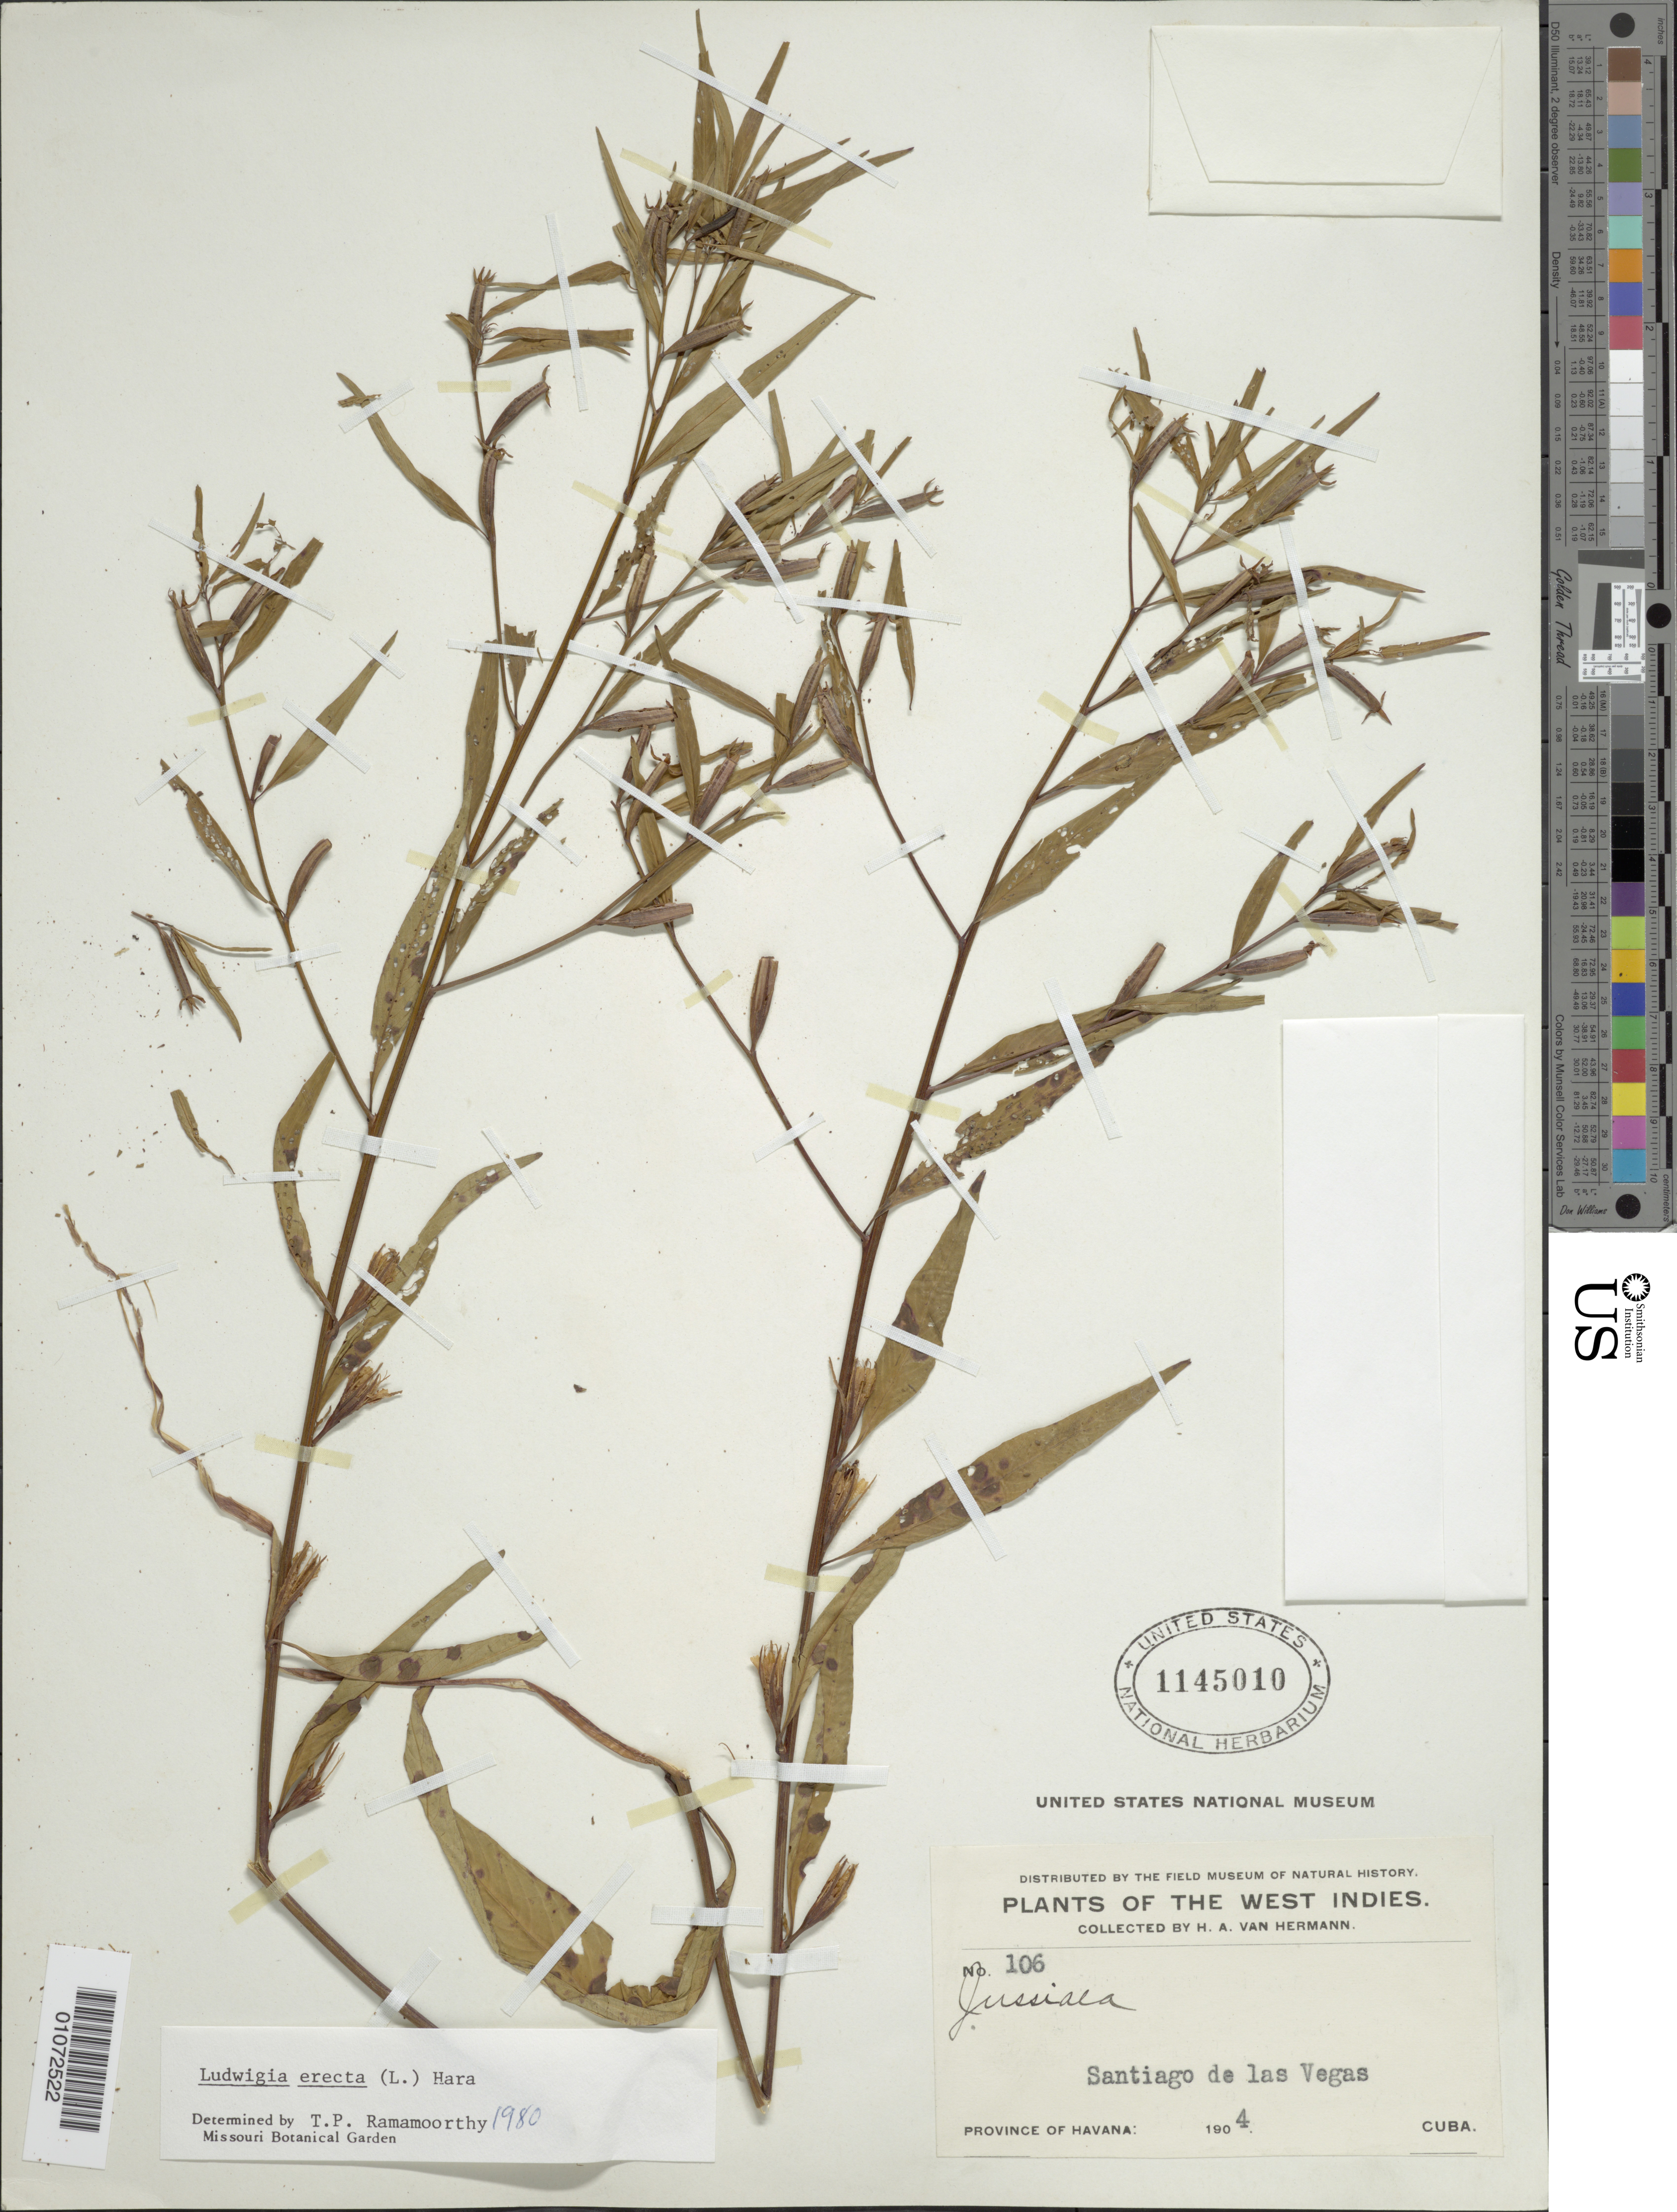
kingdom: Plantae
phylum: Tracheophyta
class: Magnoliopsida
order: Myrtales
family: Onagraceae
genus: Ludwigia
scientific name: Ludwigia erecta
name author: (L.) H. Hara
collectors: H. A. Van Hermann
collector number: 106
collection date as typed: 01 Jan 1904 to 31 Dec 1904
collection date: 1904-01-01/1904-12-31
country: Cuba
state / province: La Habana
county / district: Municipio Boyeros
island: Cuba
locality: Santiago de las Vegas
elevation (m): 97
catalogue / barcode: US 1145010